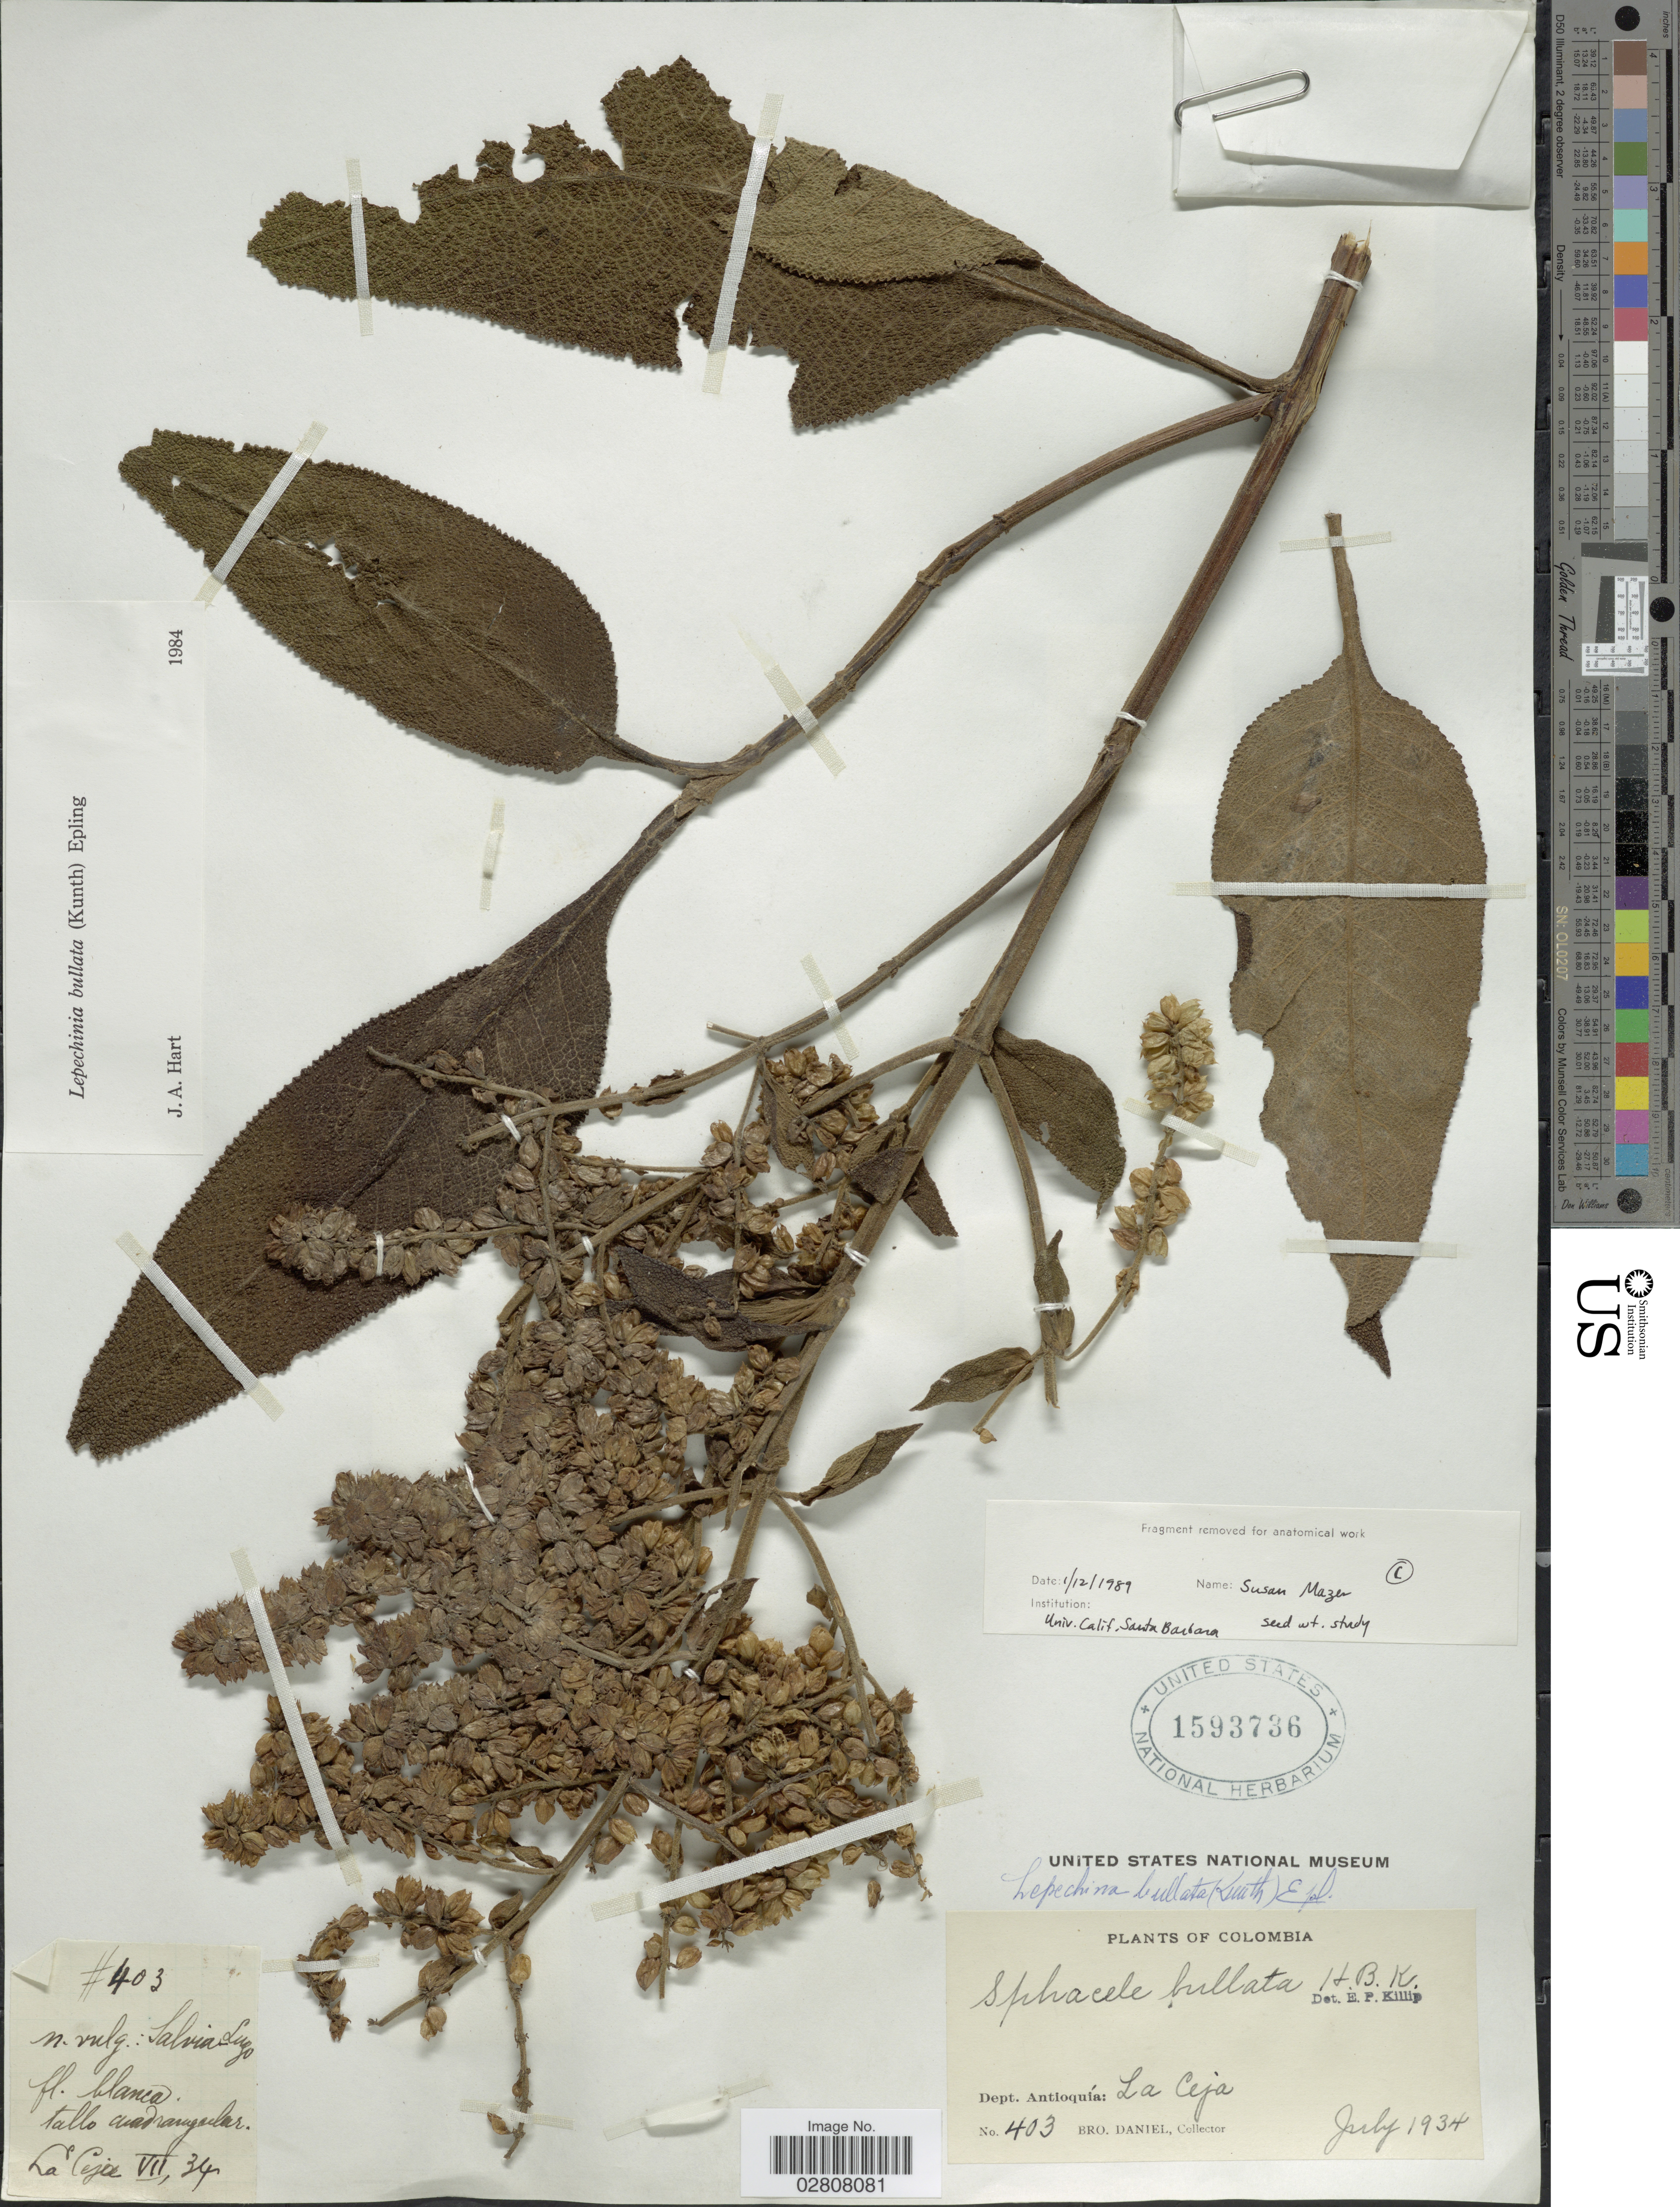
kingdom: Plantae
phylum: Tracheophyta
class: Magnoliopsida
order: Lamiales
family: Lamiaceae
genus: Lepechinia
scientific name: Lepechinia bullata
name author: (Kunth) Epling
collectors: Bro. Daniel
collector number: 403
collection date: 1934-07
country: Colombia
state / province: Antioquia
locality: La Ceja.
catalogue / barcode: US 1593736